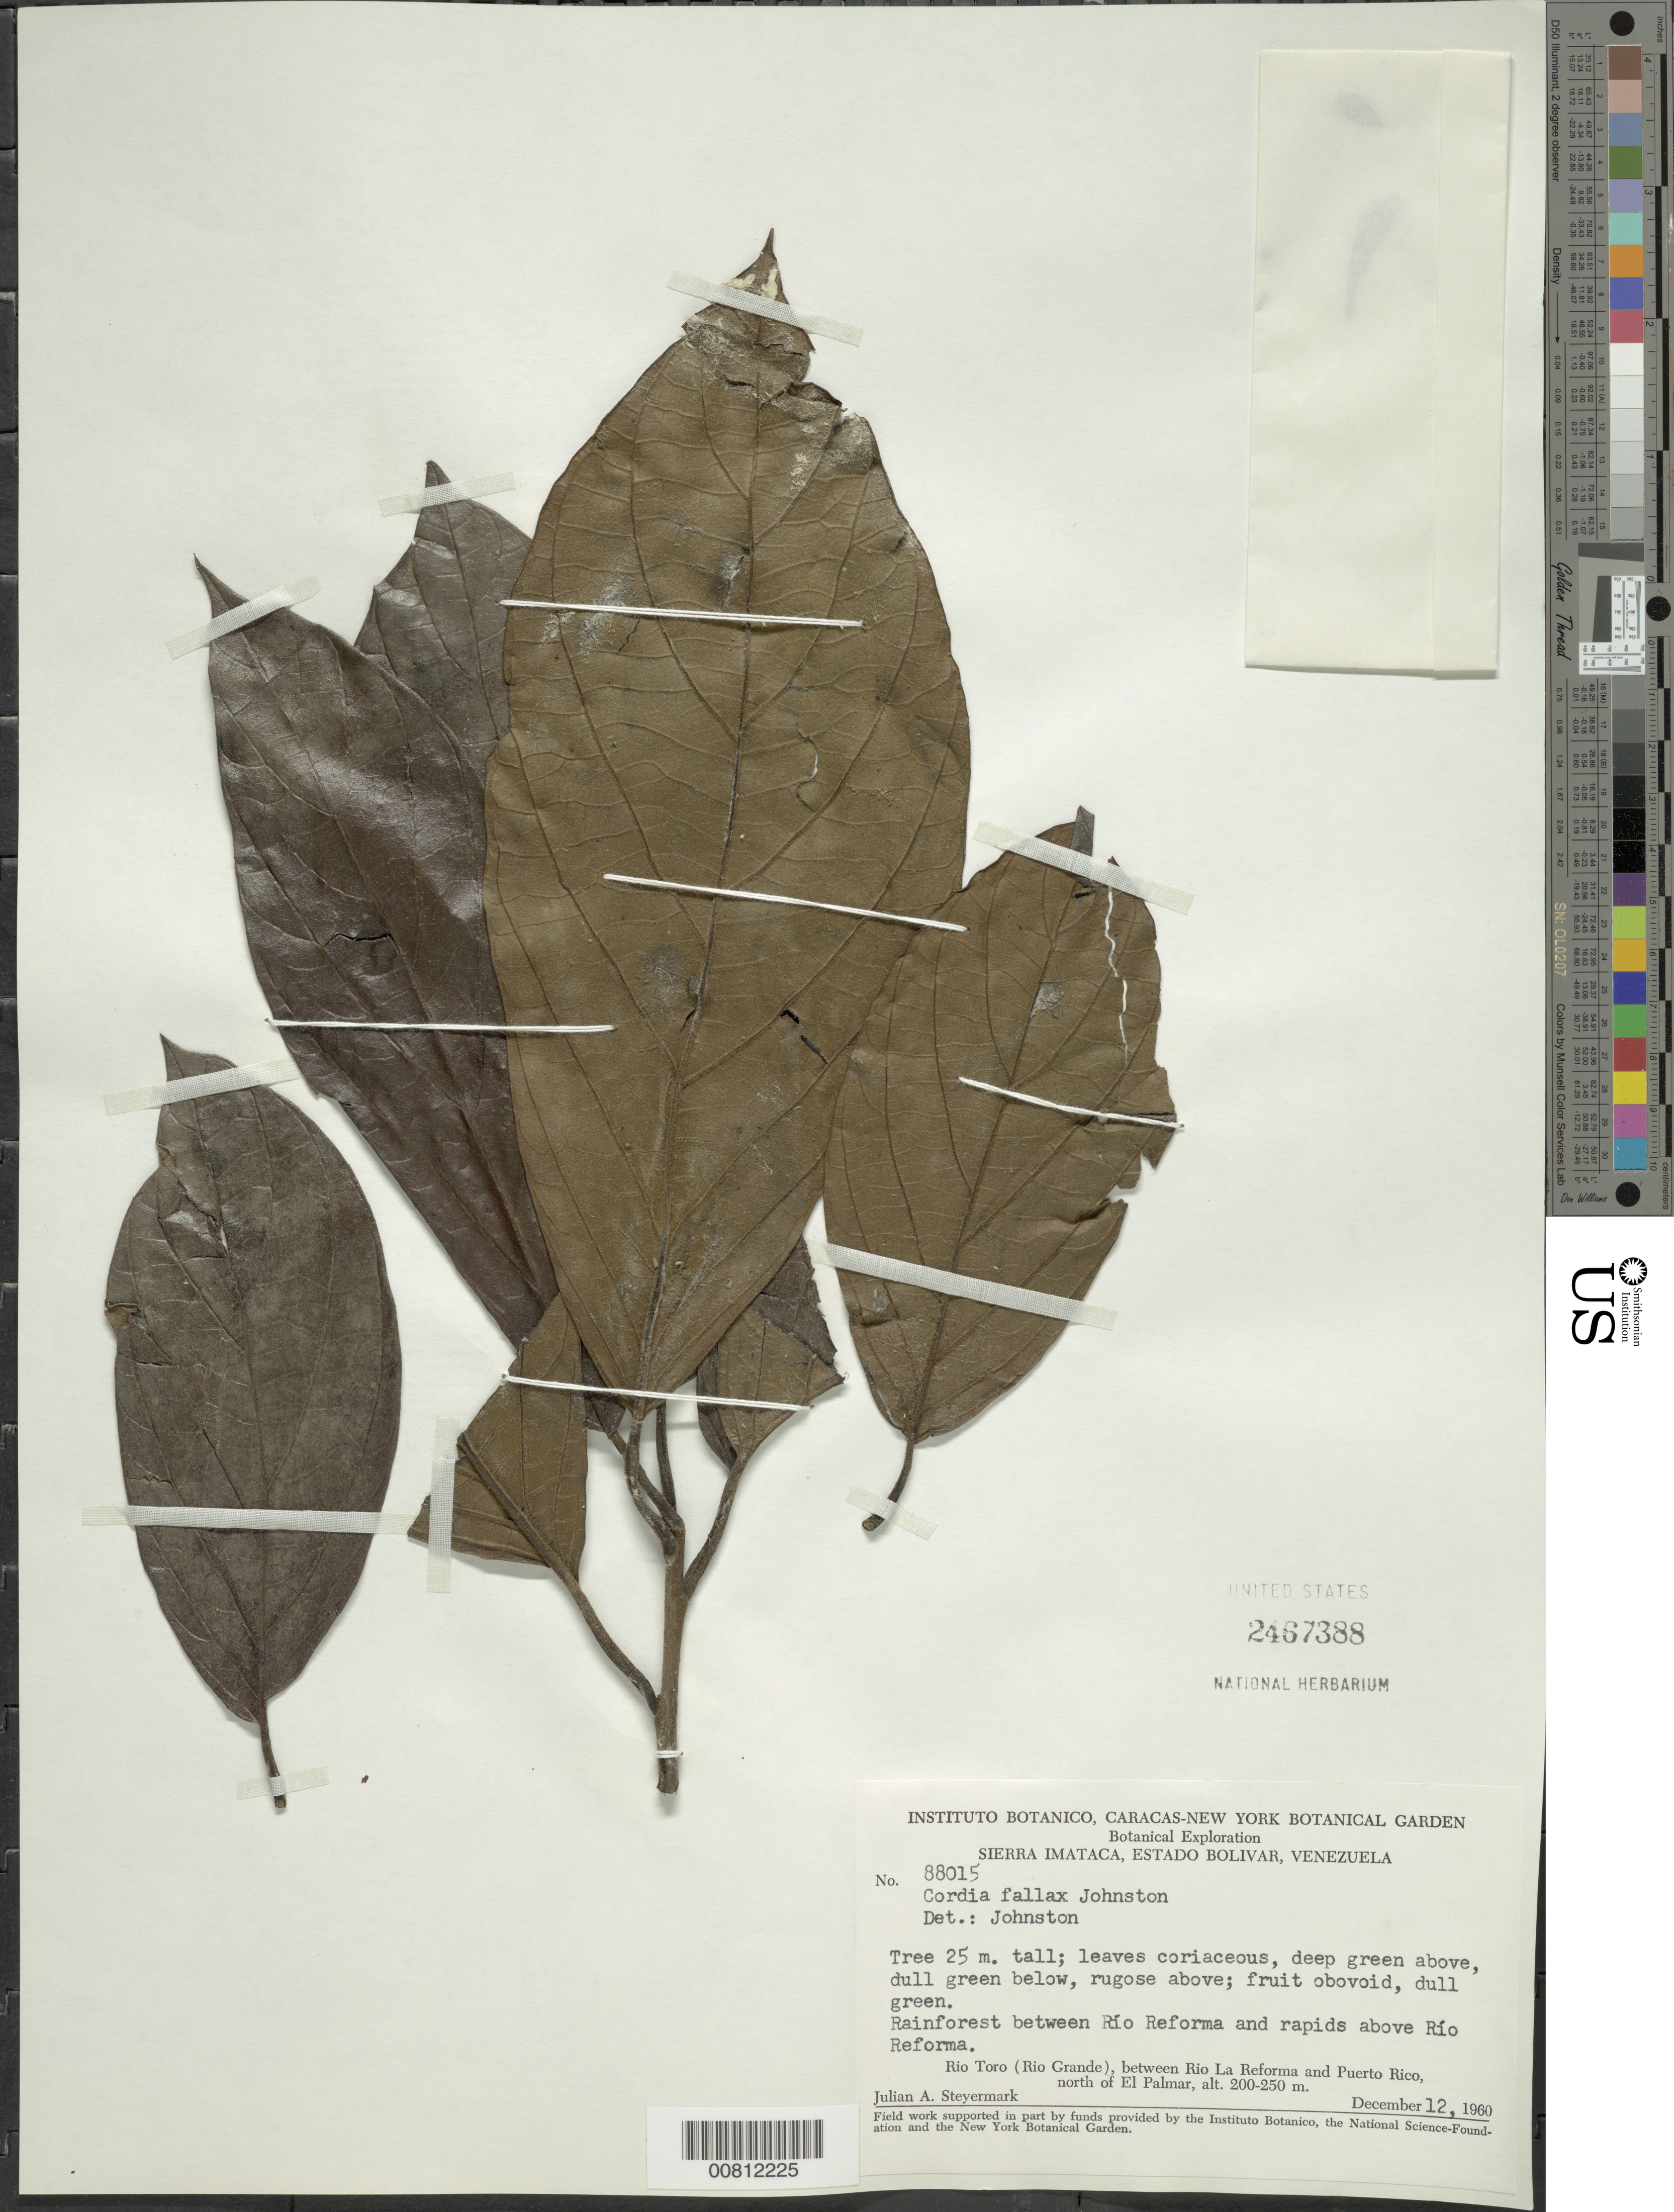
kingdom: Plantae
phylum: Tracheophyta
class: Magnoliopsida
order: Boraginales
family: Cordiaceae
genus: Cordia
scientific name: Cordia fallax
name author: I.M. Johnst.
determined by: Johnston, I. M.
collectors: J. Steyermark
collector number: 88015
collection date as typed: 12-Dec-60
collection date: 1960-12-12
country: Venezuela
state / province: Bolívar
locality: Sierra Imataca, Río Toro (Río Grande), between Río La Reforma and Puerto Rico, N of El Palmar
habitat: Rainforest, between Rio Reforma and rapids above Río Reforma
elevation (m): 200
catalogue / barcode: US 2467388